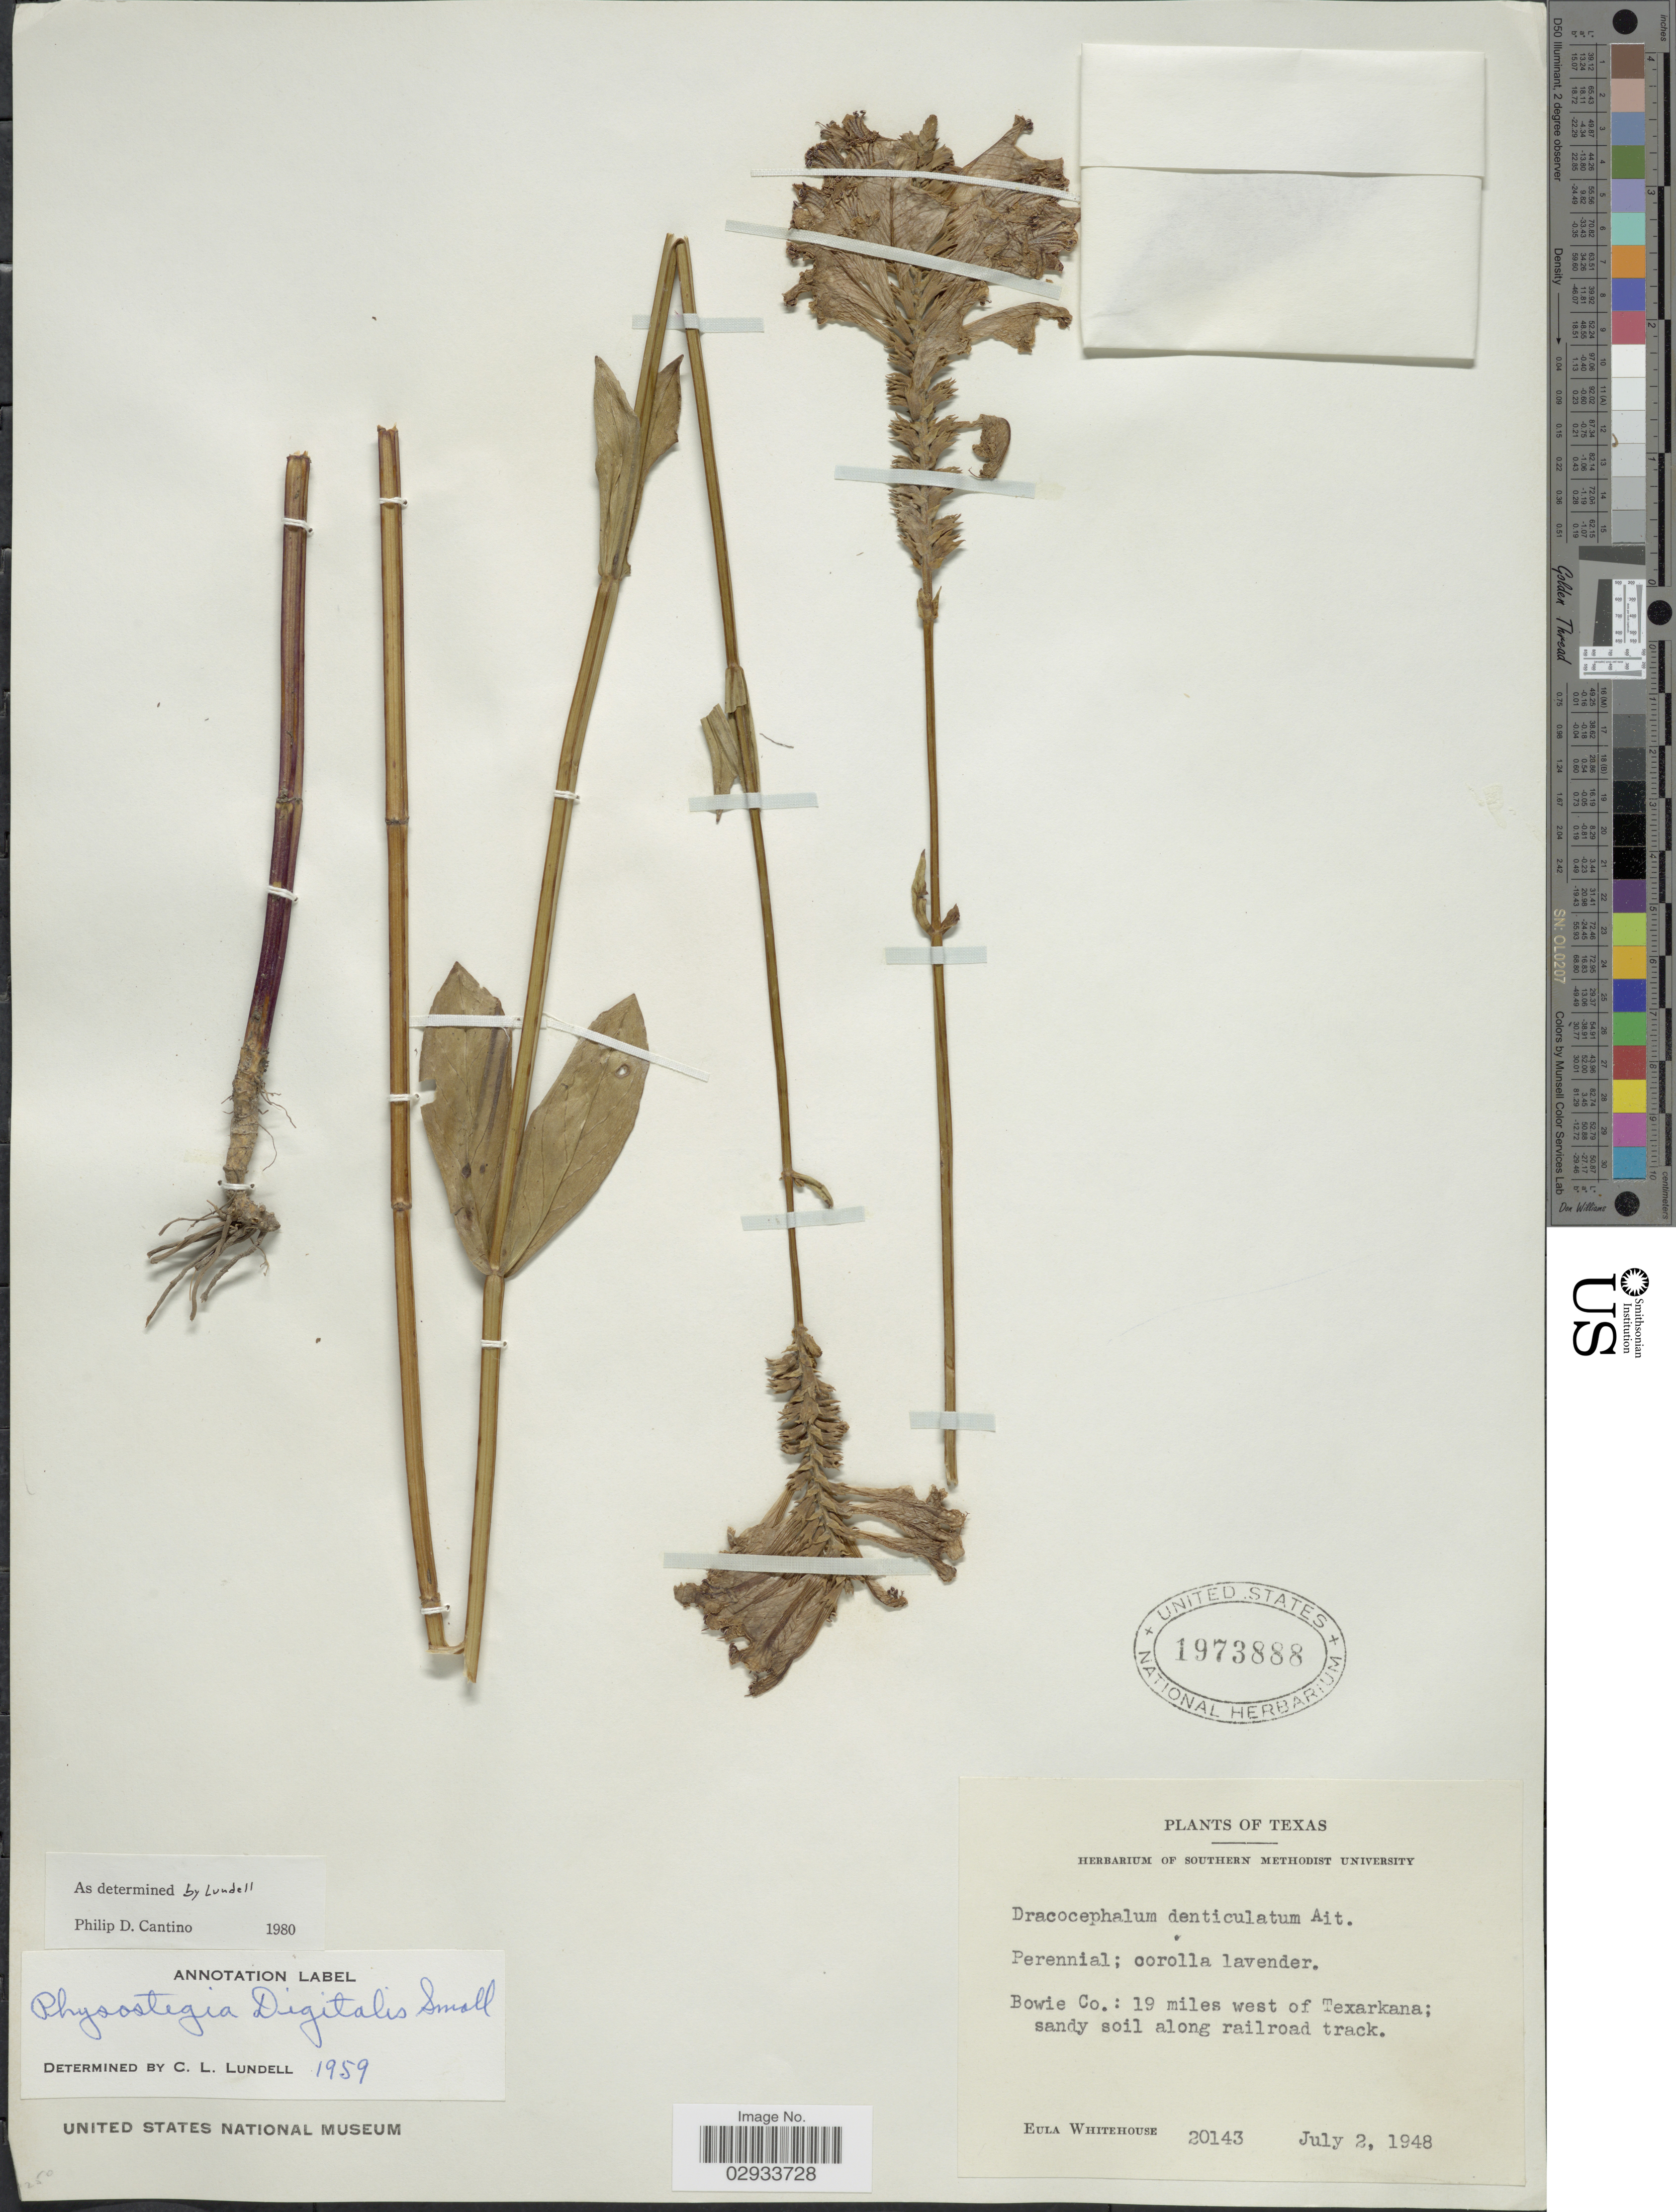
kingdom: Plantae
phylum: Tracheophyta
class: Magnoliopsida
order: Lamiales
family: Lamiaceae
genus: Physostegia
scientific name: Physostegia digitalis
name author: Small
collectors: E. Whitehouse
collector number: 20143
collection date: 1948-07-02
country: United States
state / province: Texas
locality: Bowie Co.: 19 miles west of Texarkana; sandy soil along railroad track.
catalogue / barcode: US 1973888